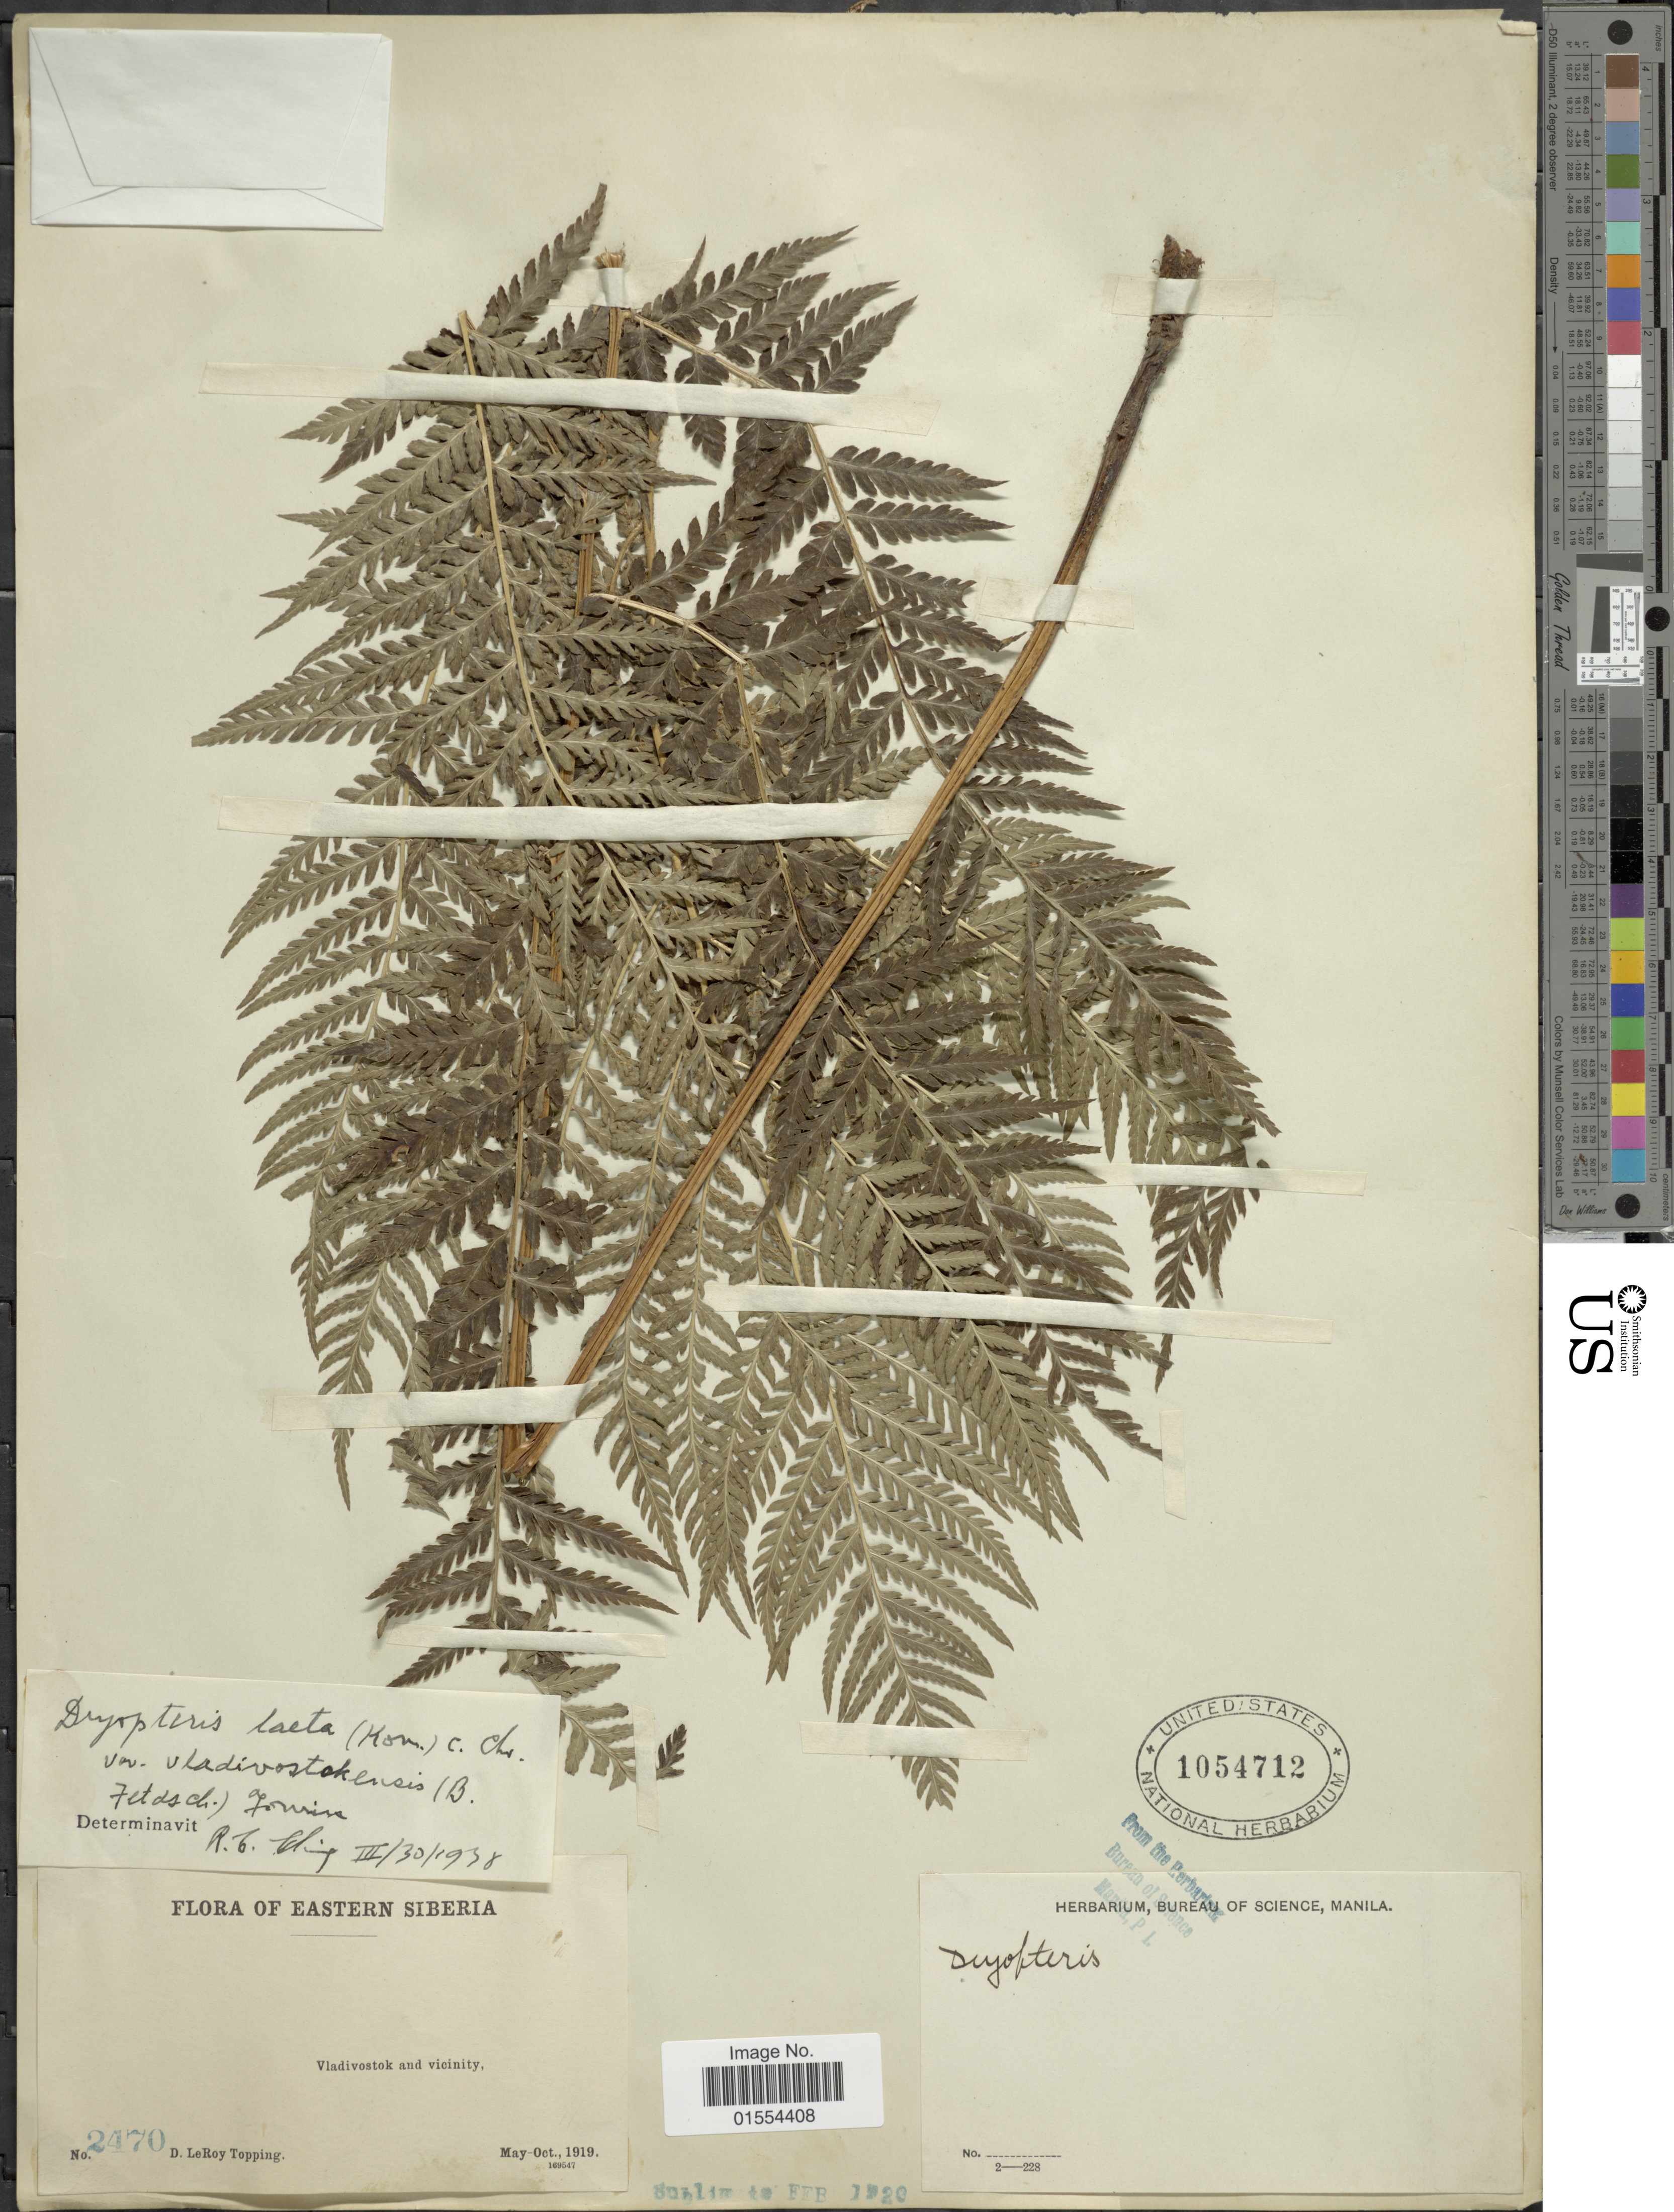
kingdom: Plantae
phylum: Tracheophyta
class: Polypodiopsida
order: Polypodiales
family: Dryopteridaceae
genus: Dryopteris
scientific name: Dryopteris laeta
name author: (Kom.) C. Chr.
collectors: D. L. Topping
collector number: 2470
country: Russian Federation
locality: Eastern Siberia. Vladivostok and vicinity.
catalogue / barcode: US 1054712